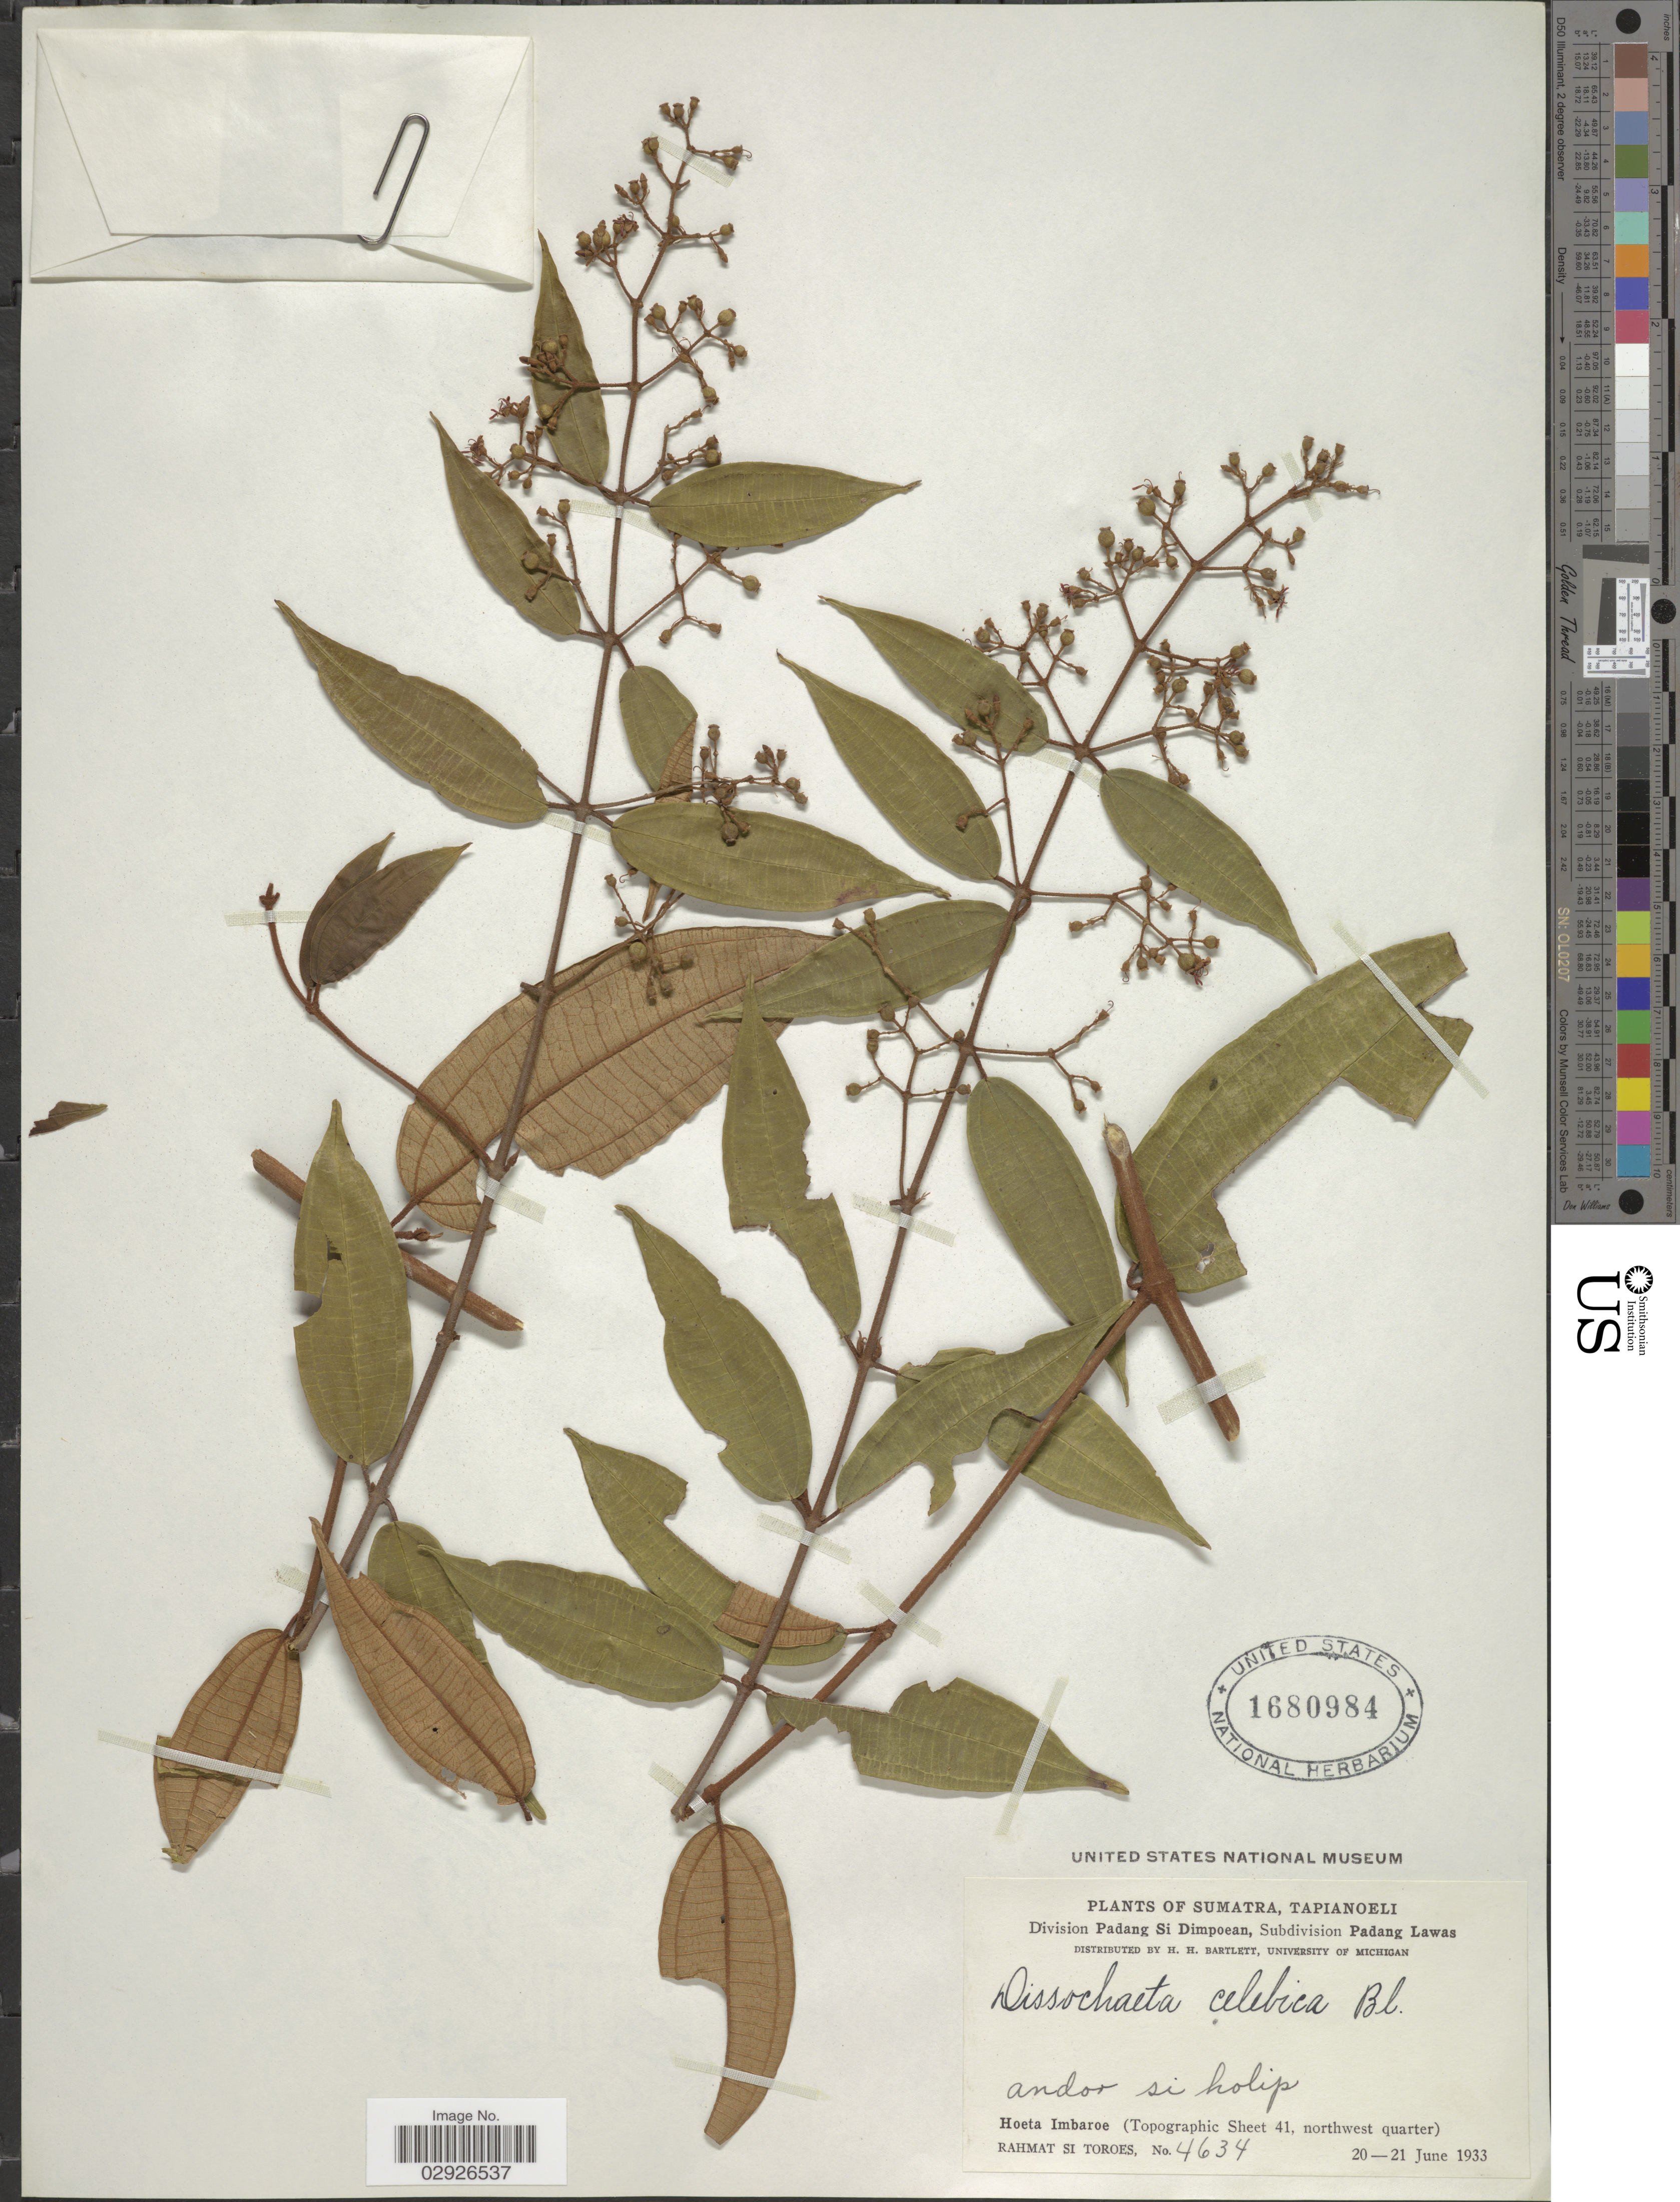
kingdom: Plantae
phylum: Tracheophyta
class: Magnoliopsida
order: Myrtales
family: Melastomataceae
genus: Dissochaeta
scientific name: Dissochaeta celebica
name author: Blume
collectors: Rahmat Si Boeea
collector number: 4634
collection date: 1933-06-20/1933-06-21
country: Indonesia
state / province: Sumatra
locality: Tapianoeli. Division Padang Si Dimpoean, Subdivision Padang Lawas. Hoeta Imbaroe (Topographic Sheet 41, northwest quarter).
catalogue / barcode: US 1680984